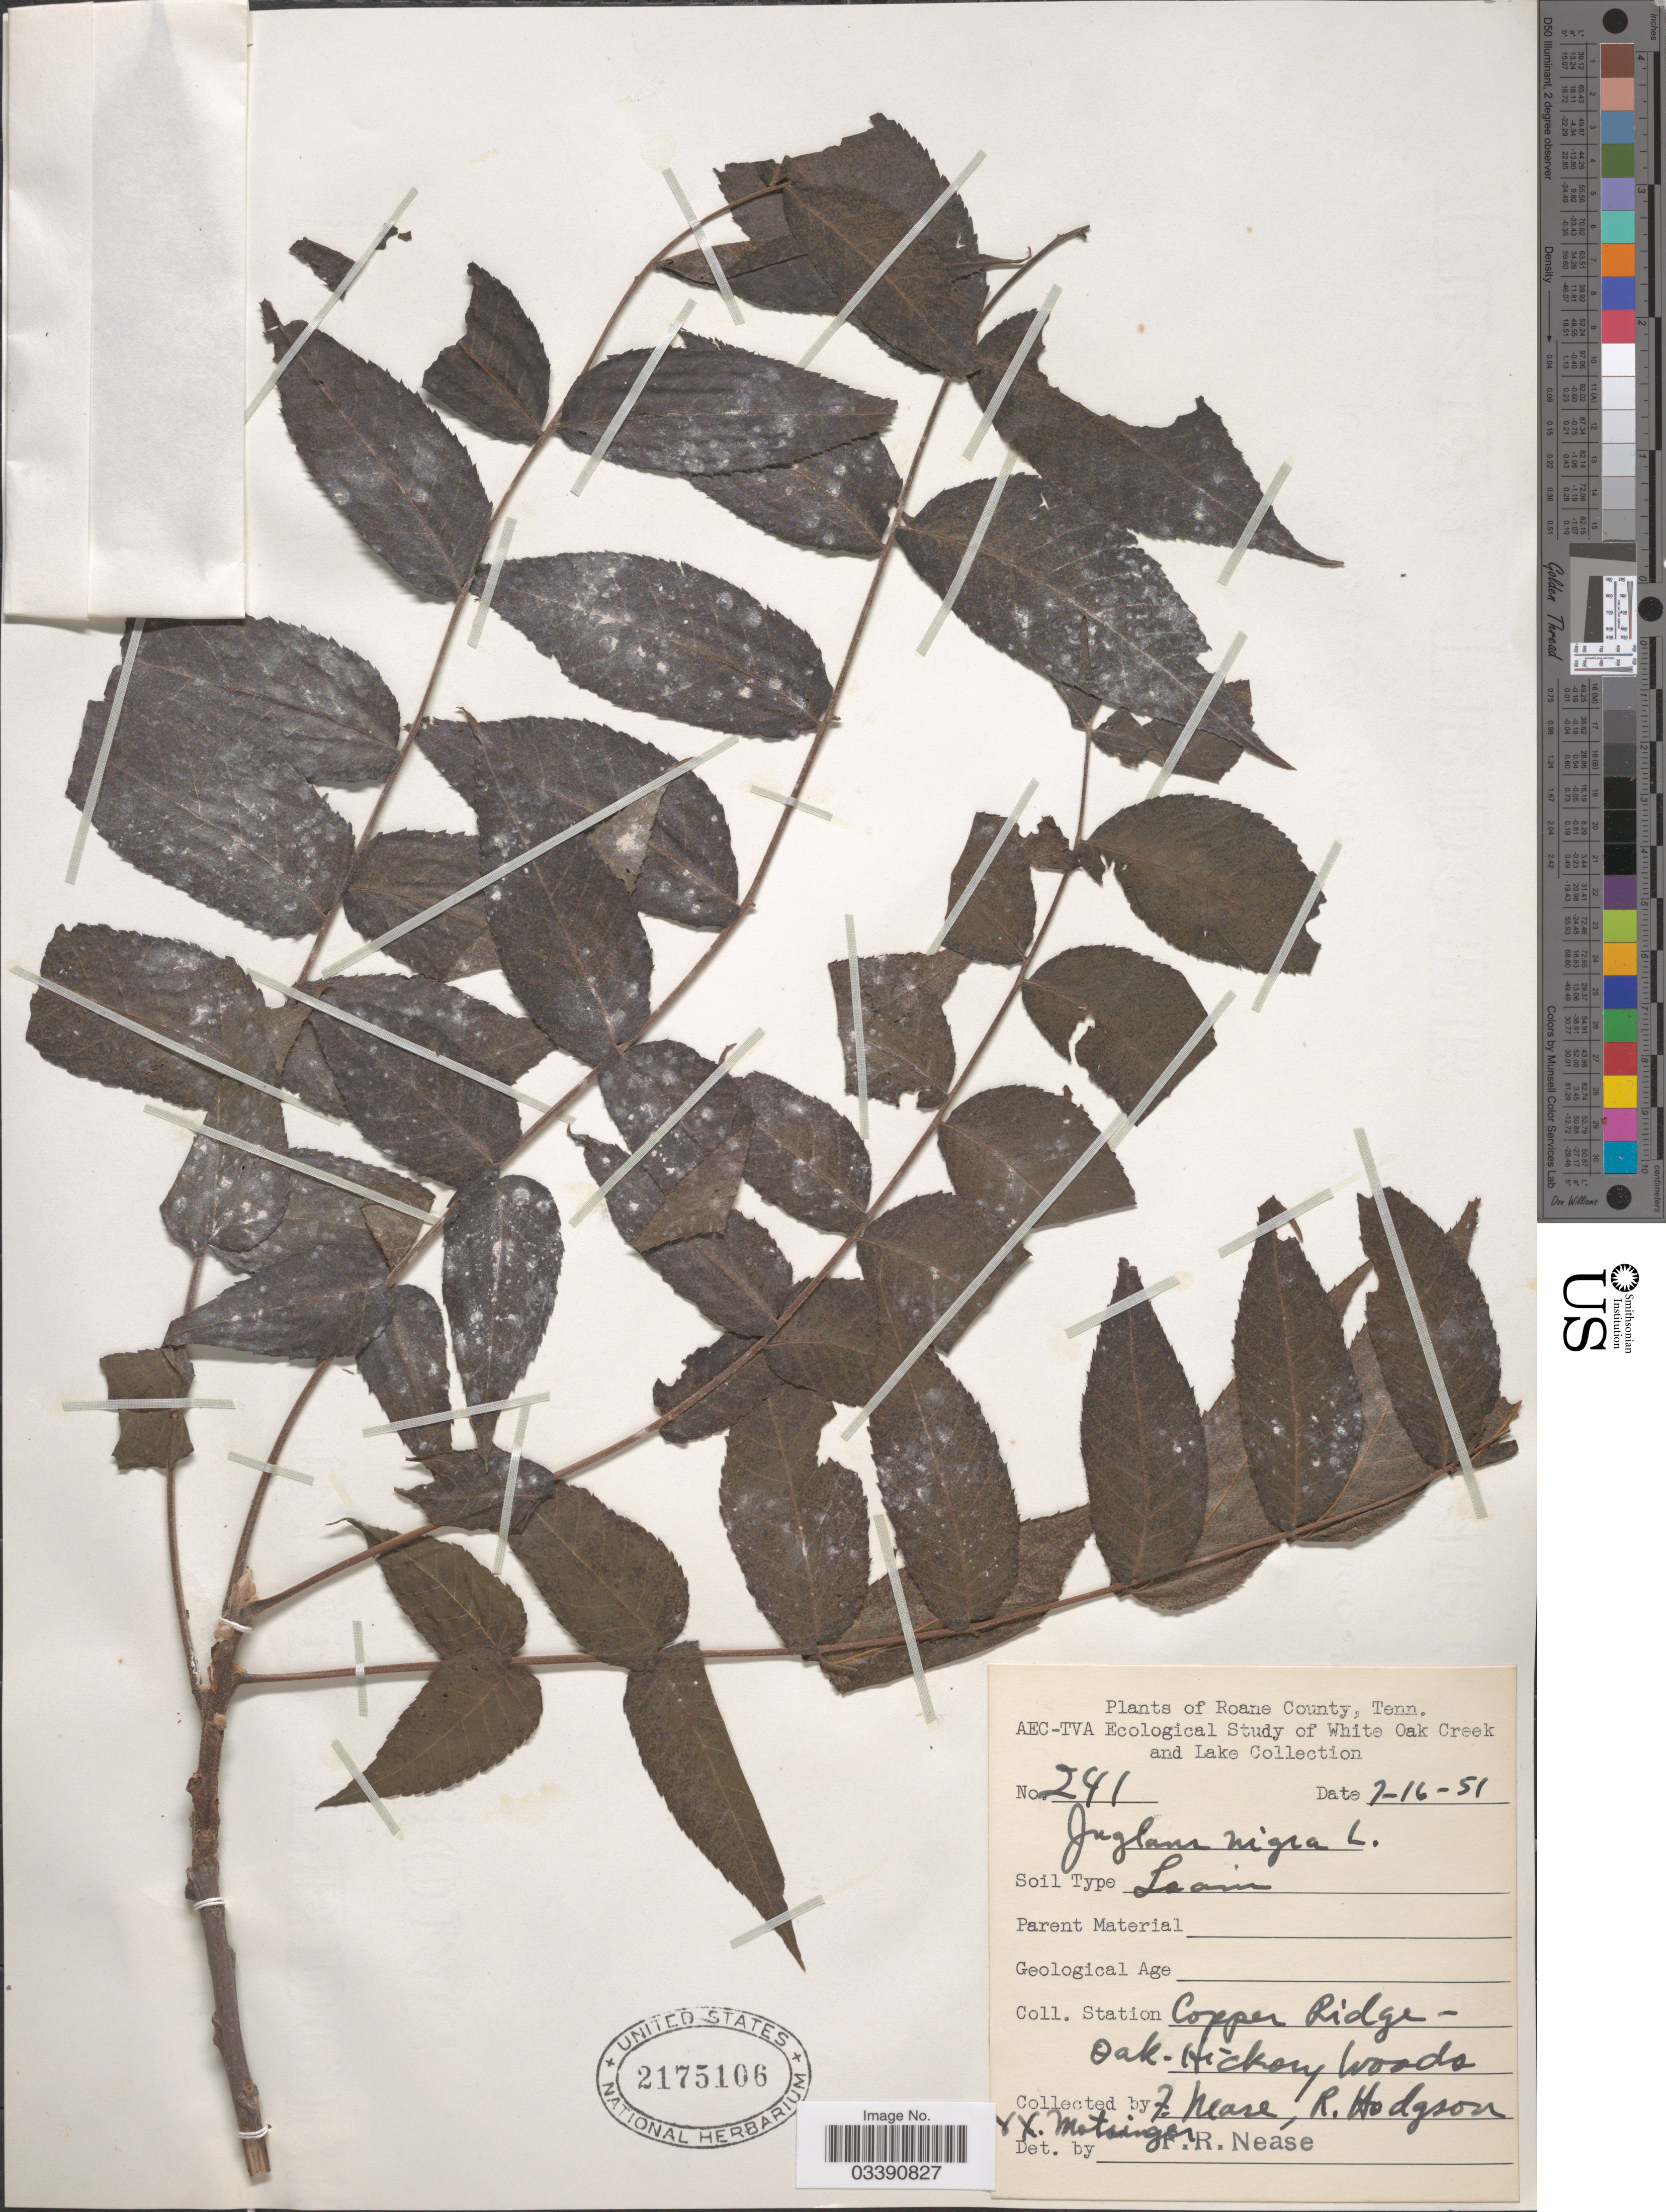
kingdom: Plantae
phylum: Tracheophyta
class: Magnoliopsida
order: Fagales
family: Juglandaceae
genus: Juglans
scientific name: Juglans nigra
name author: L.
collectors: F. Nease, R. Hodgson & X. Matsinger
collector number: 241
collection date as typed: Transcribed d/m/y: 16/7/51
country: United States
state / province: Tennessee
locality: Roane County. White Oak Creek and Lake. Station Copper Ridge - Oak - Hickory Woods.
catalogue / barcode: US 2175106